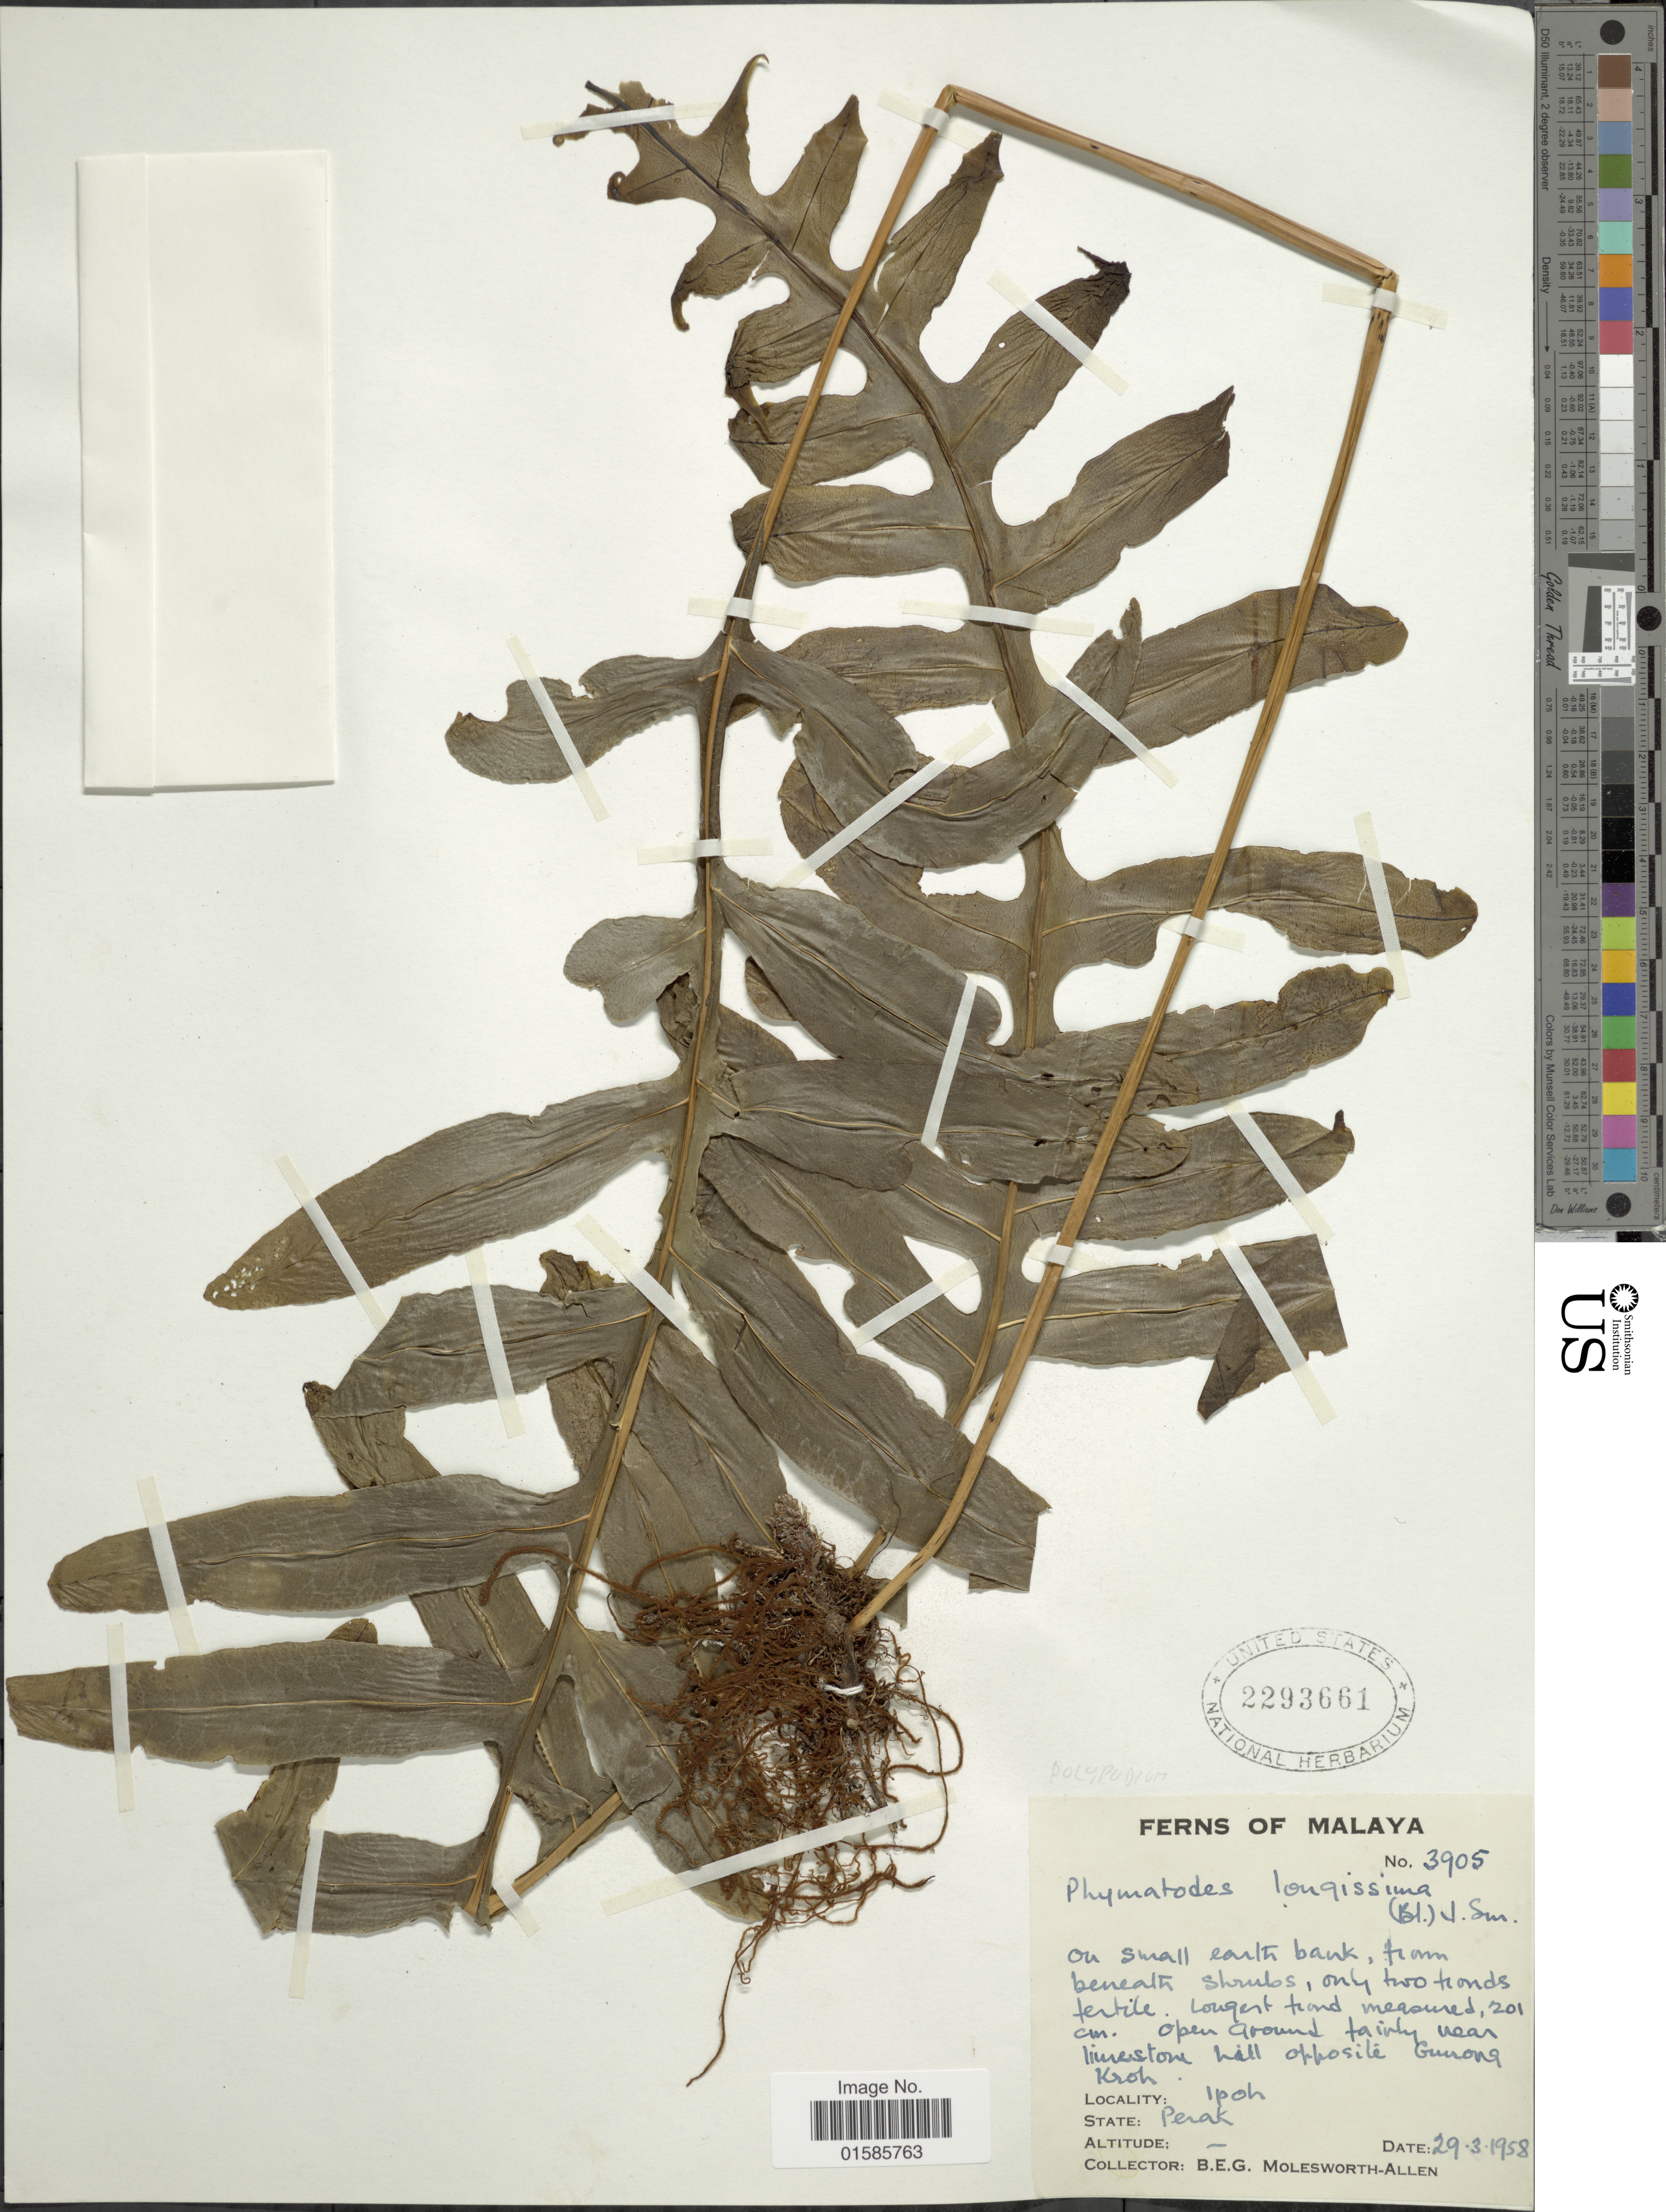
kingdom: Plantae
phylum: Tracheophyta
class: Polypodiopsida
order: Polypodiales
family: Polypodiaceae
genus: Microsorum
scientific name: Microsorum longissimum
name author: Fée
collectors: B. E. G. Molesworth-Allen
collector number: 3905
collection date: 1958-03-29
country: Malaysia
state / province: Perak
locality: Open ground fairly near limestone hill opposite Gunong Kroh, Ipoh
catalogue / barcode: US 2293661